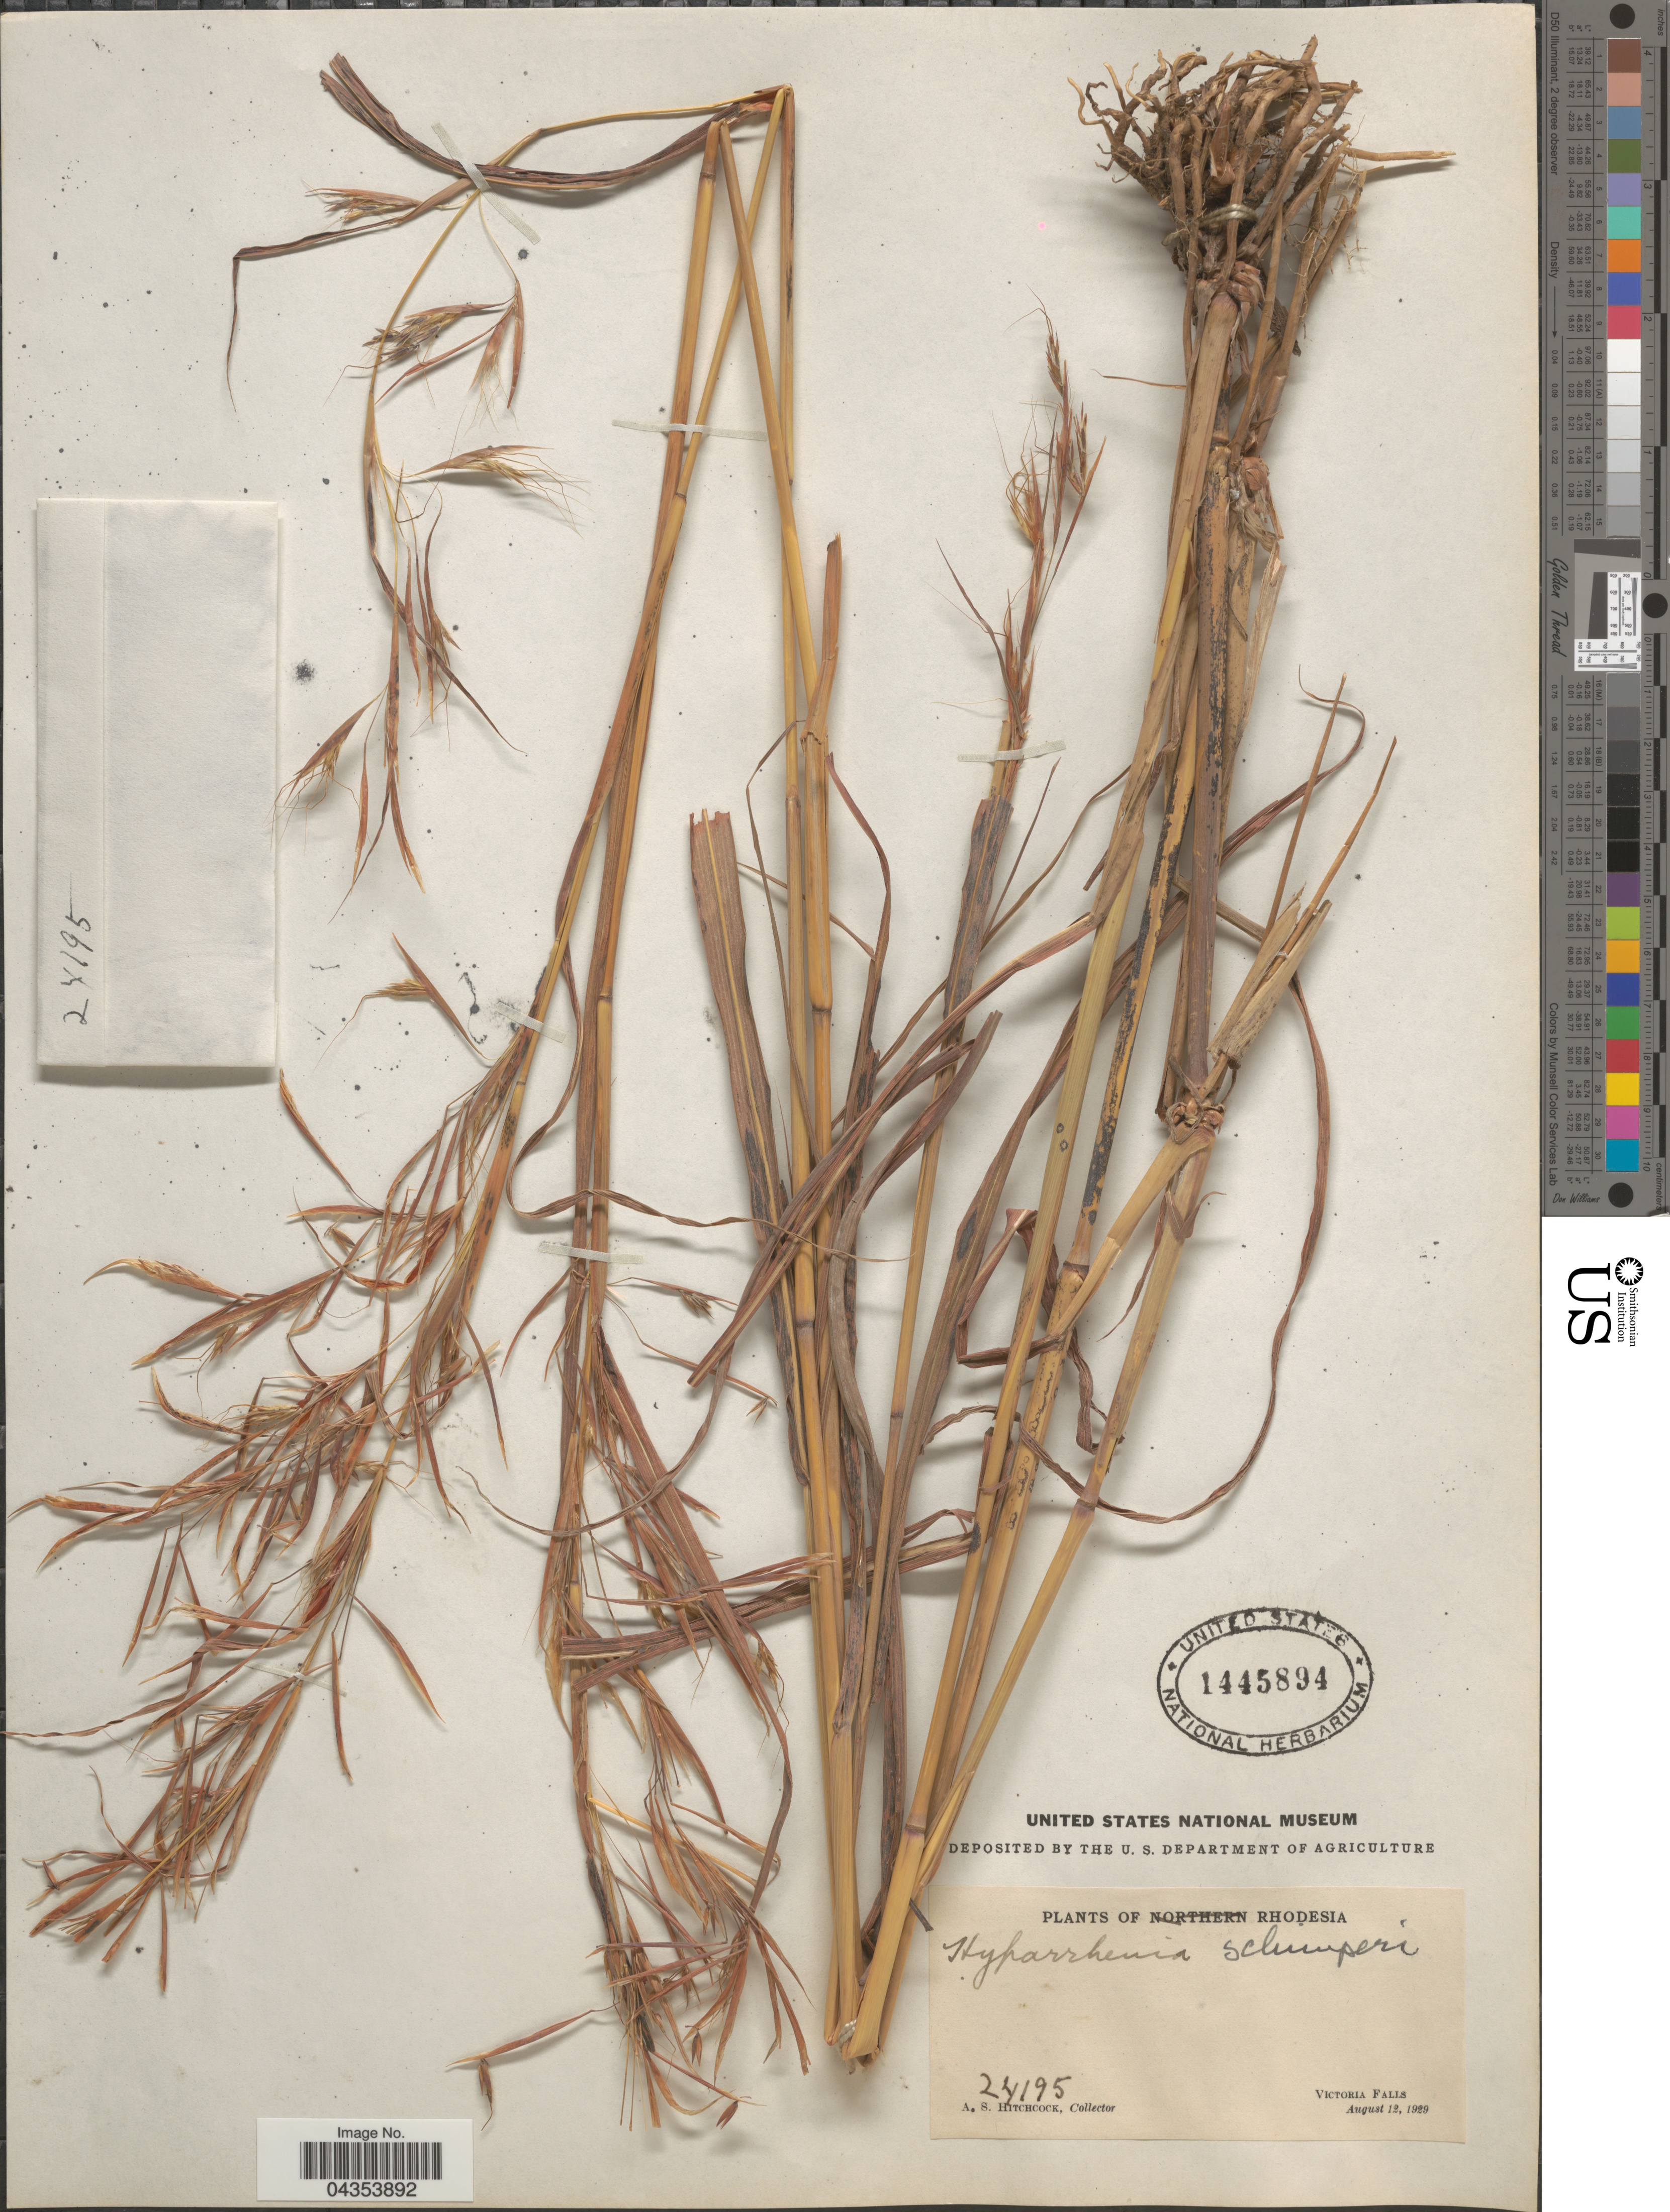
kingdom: Plantae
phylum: Tracheophyta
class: Liliopsida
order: Poales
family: Poaceae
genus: Hyparrhenia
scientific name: Hyparrhenia schimperi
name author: (Hochst. ex A. Rich.) Andersson ex Stapf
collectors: A. S. Hitchcock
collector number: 24195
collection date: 1929-08-12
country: Zimbabwe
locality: Rhodesia. Victoria Falls.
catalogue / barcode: US 1445894